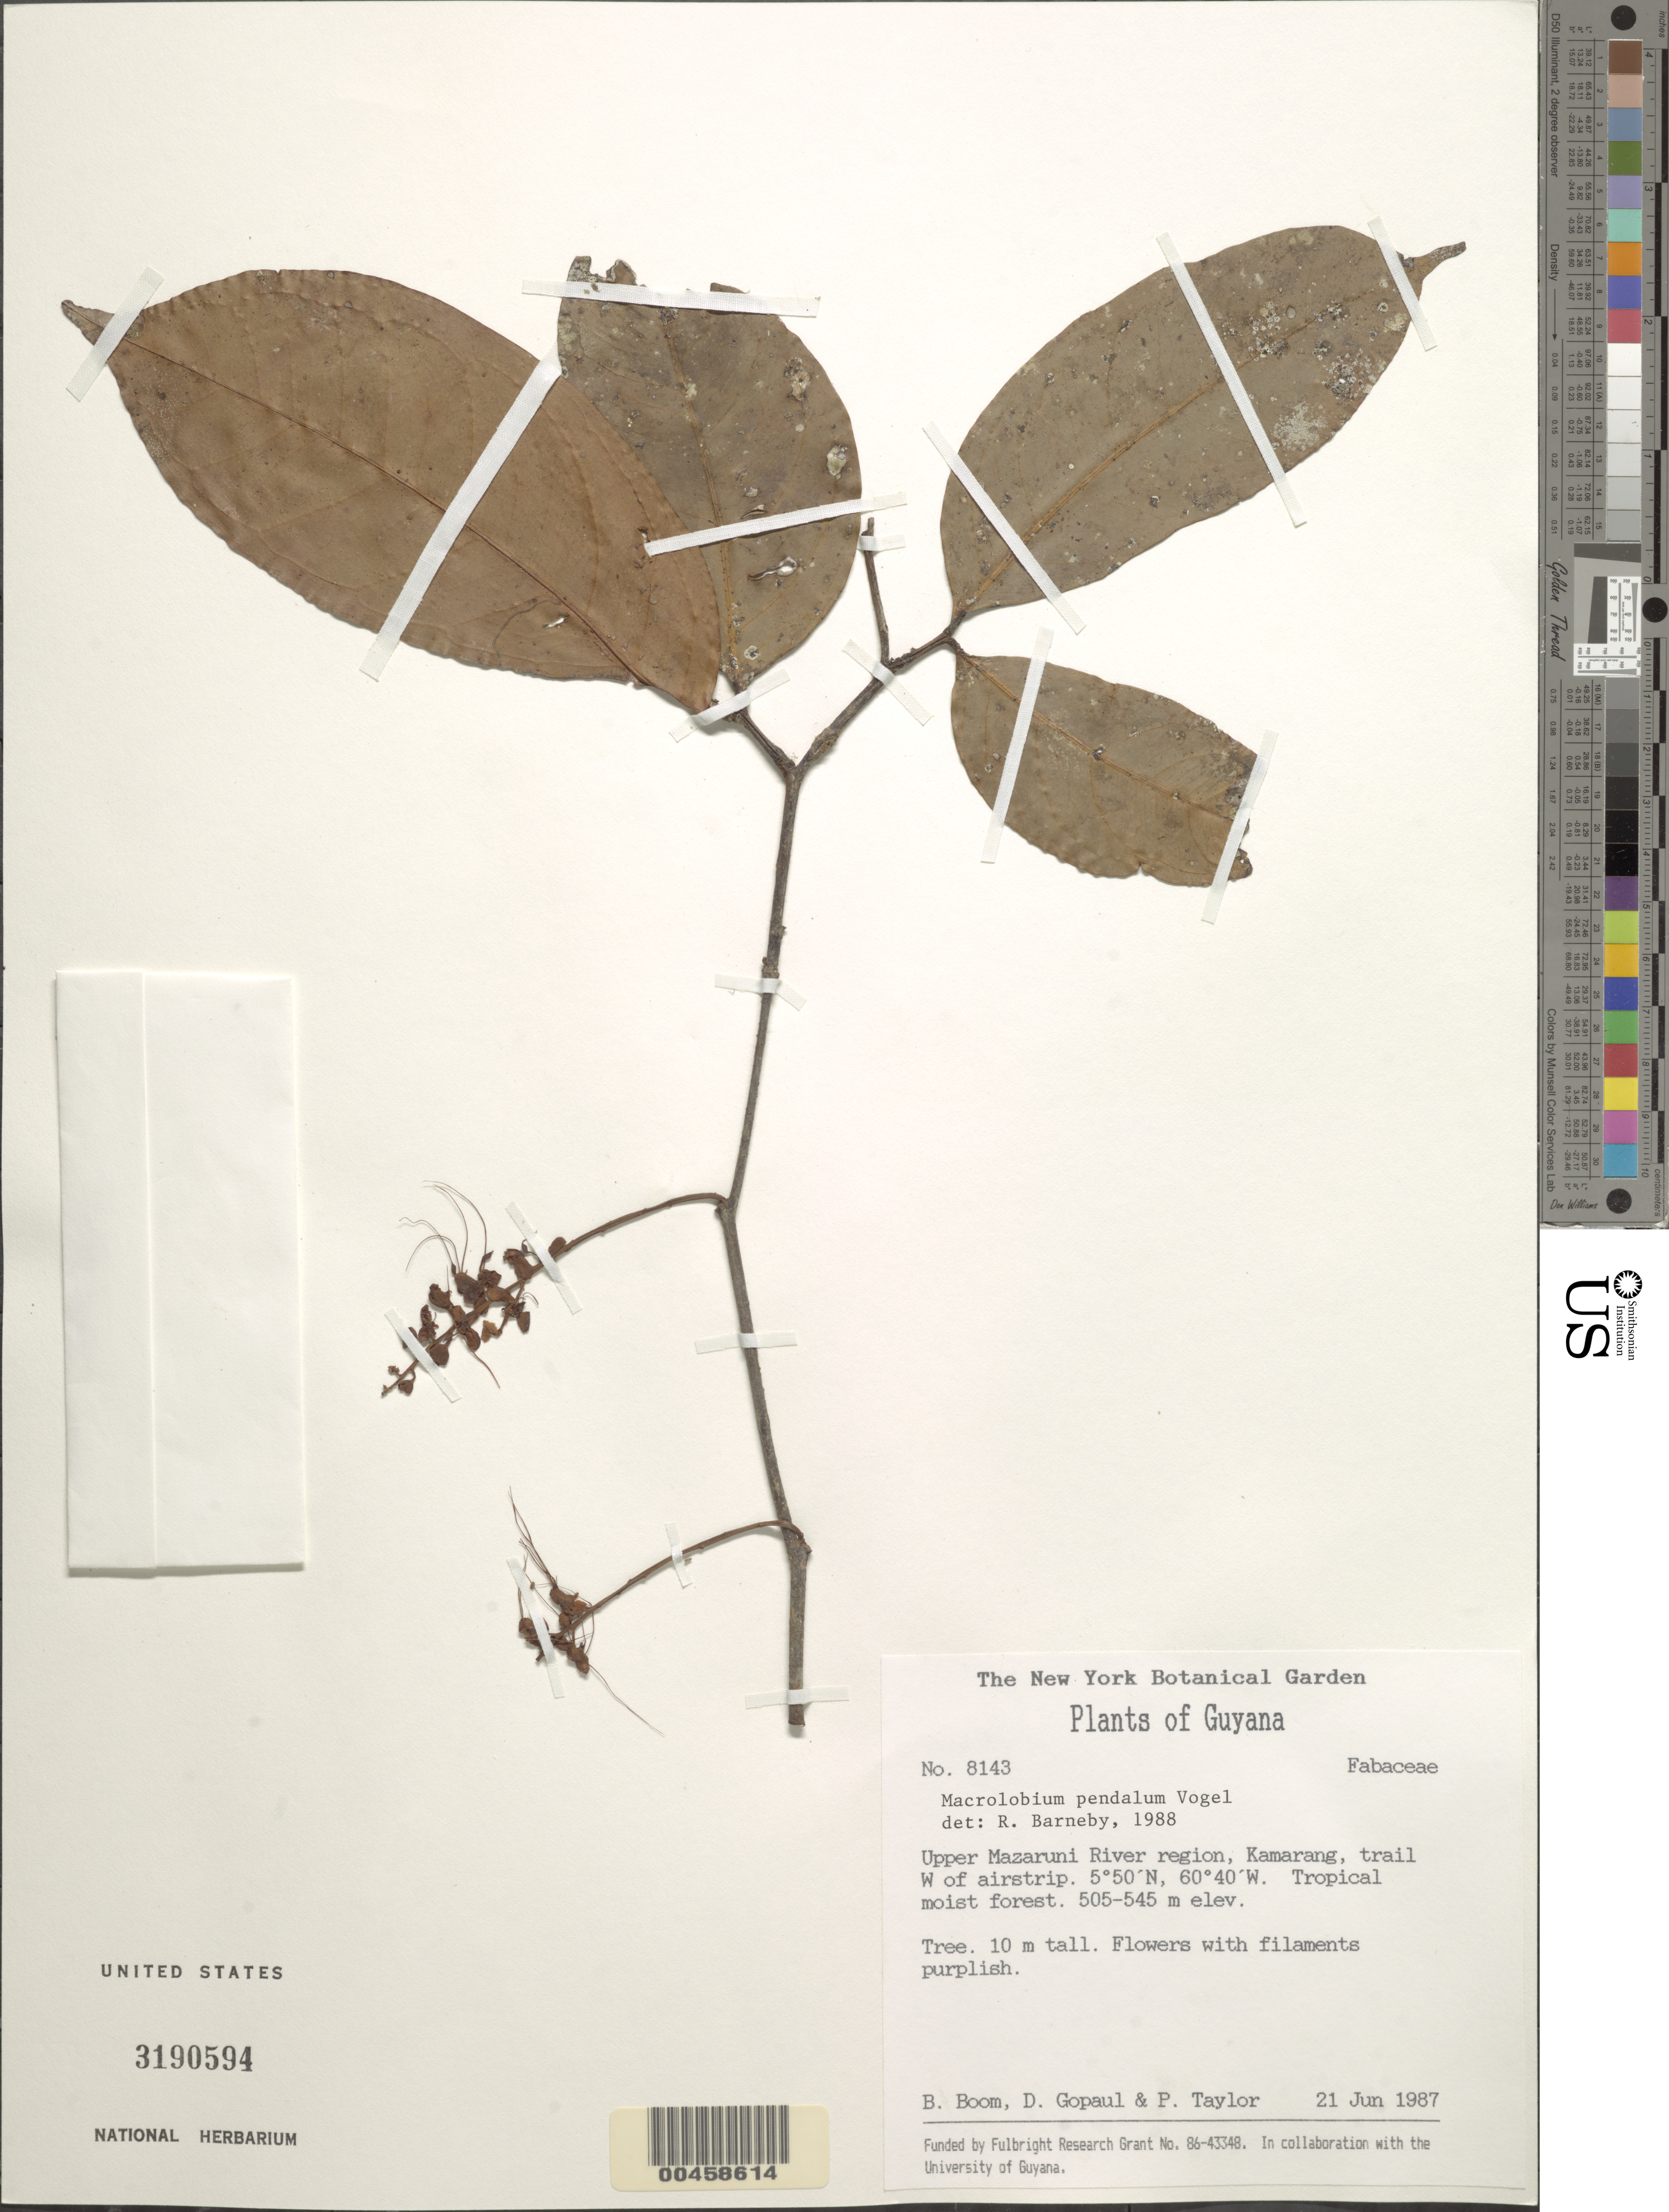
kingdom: Plantae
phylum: Tracheophyta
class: Magnoliopsida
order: Fabales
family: Fabaceae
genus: Macrolobium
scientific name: Macrolobium sp.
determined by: Trujillo, A. M.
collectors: B. M. Boom, D. Gopaul & P. G. Taylor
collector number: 8143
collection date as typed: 21 Jun 1987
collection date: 1987-06-21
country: Guyana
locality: Kamrang; trail w of airstrip, upper mazaruni river region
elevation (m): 505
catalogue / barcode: US 3190594